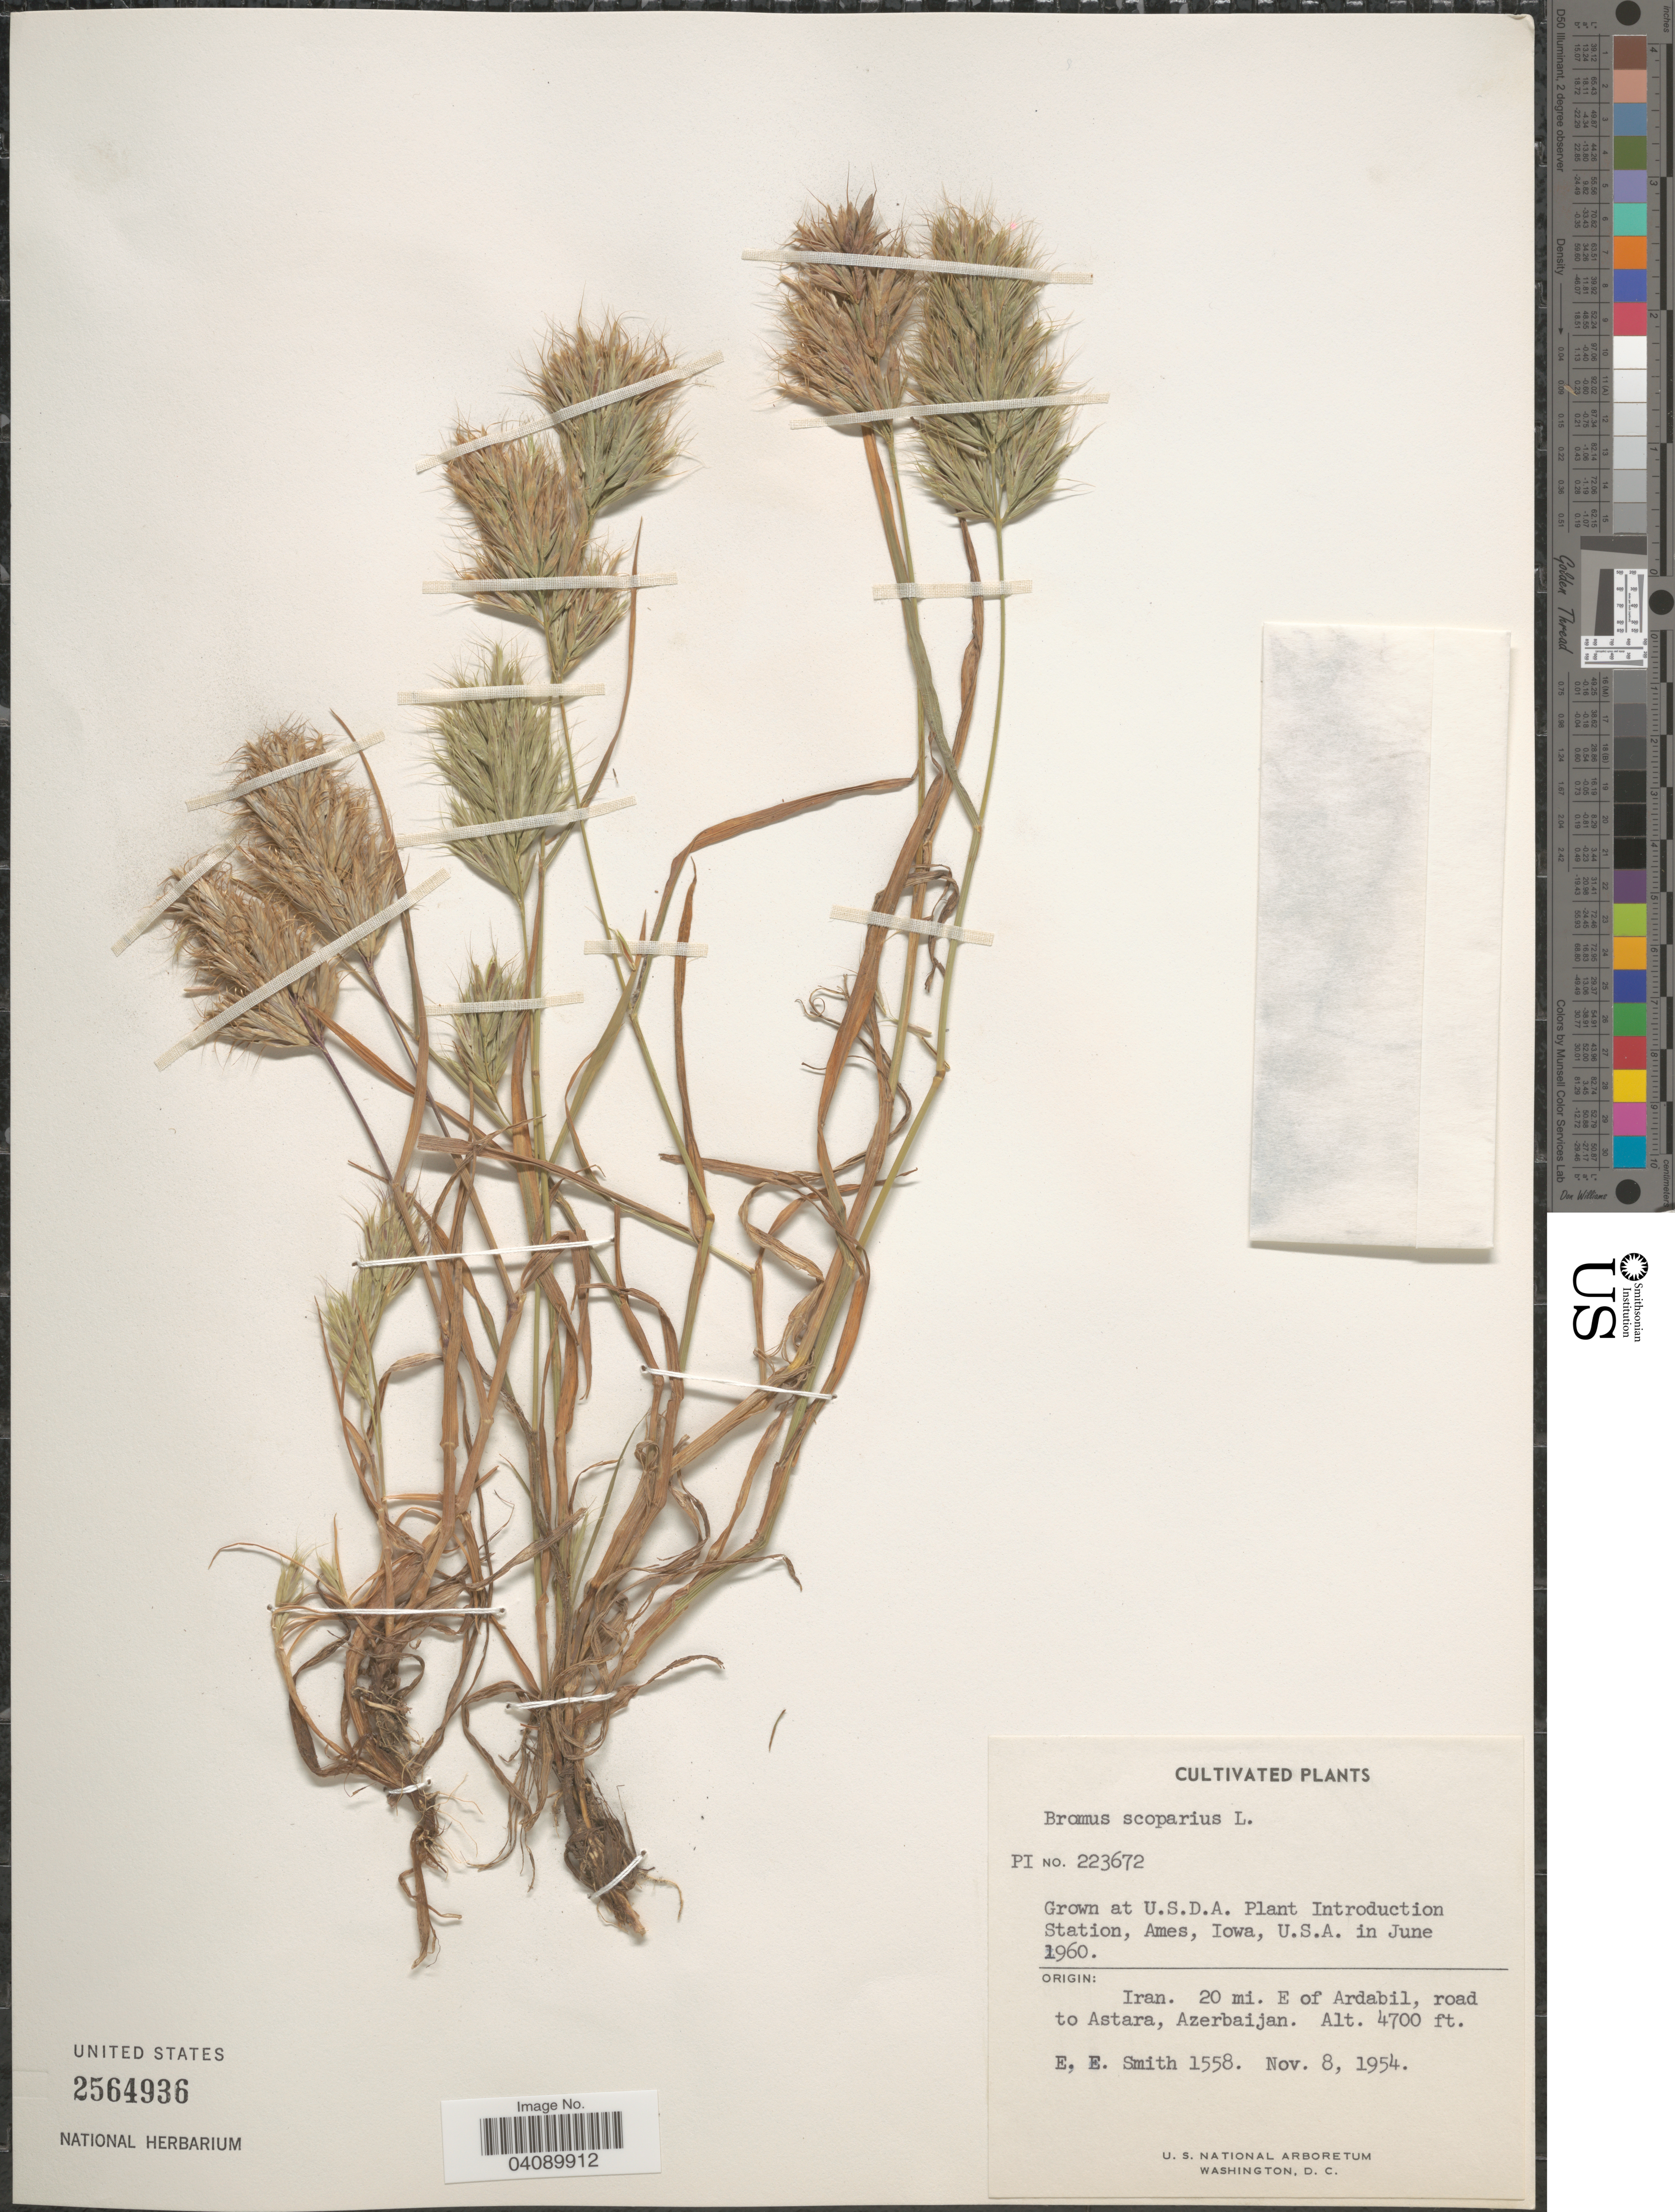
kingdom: Plantae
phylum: Tracheophyta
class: Liliopsida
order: Poales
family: Poaceae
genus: Bromus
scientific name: Bromus scoparius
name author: L.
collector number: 223672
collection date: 1960-06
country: United States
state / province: Iowa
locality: Grown at U. S. D. A. Plant Introduction Station, Ames.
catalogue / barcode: US 2564936